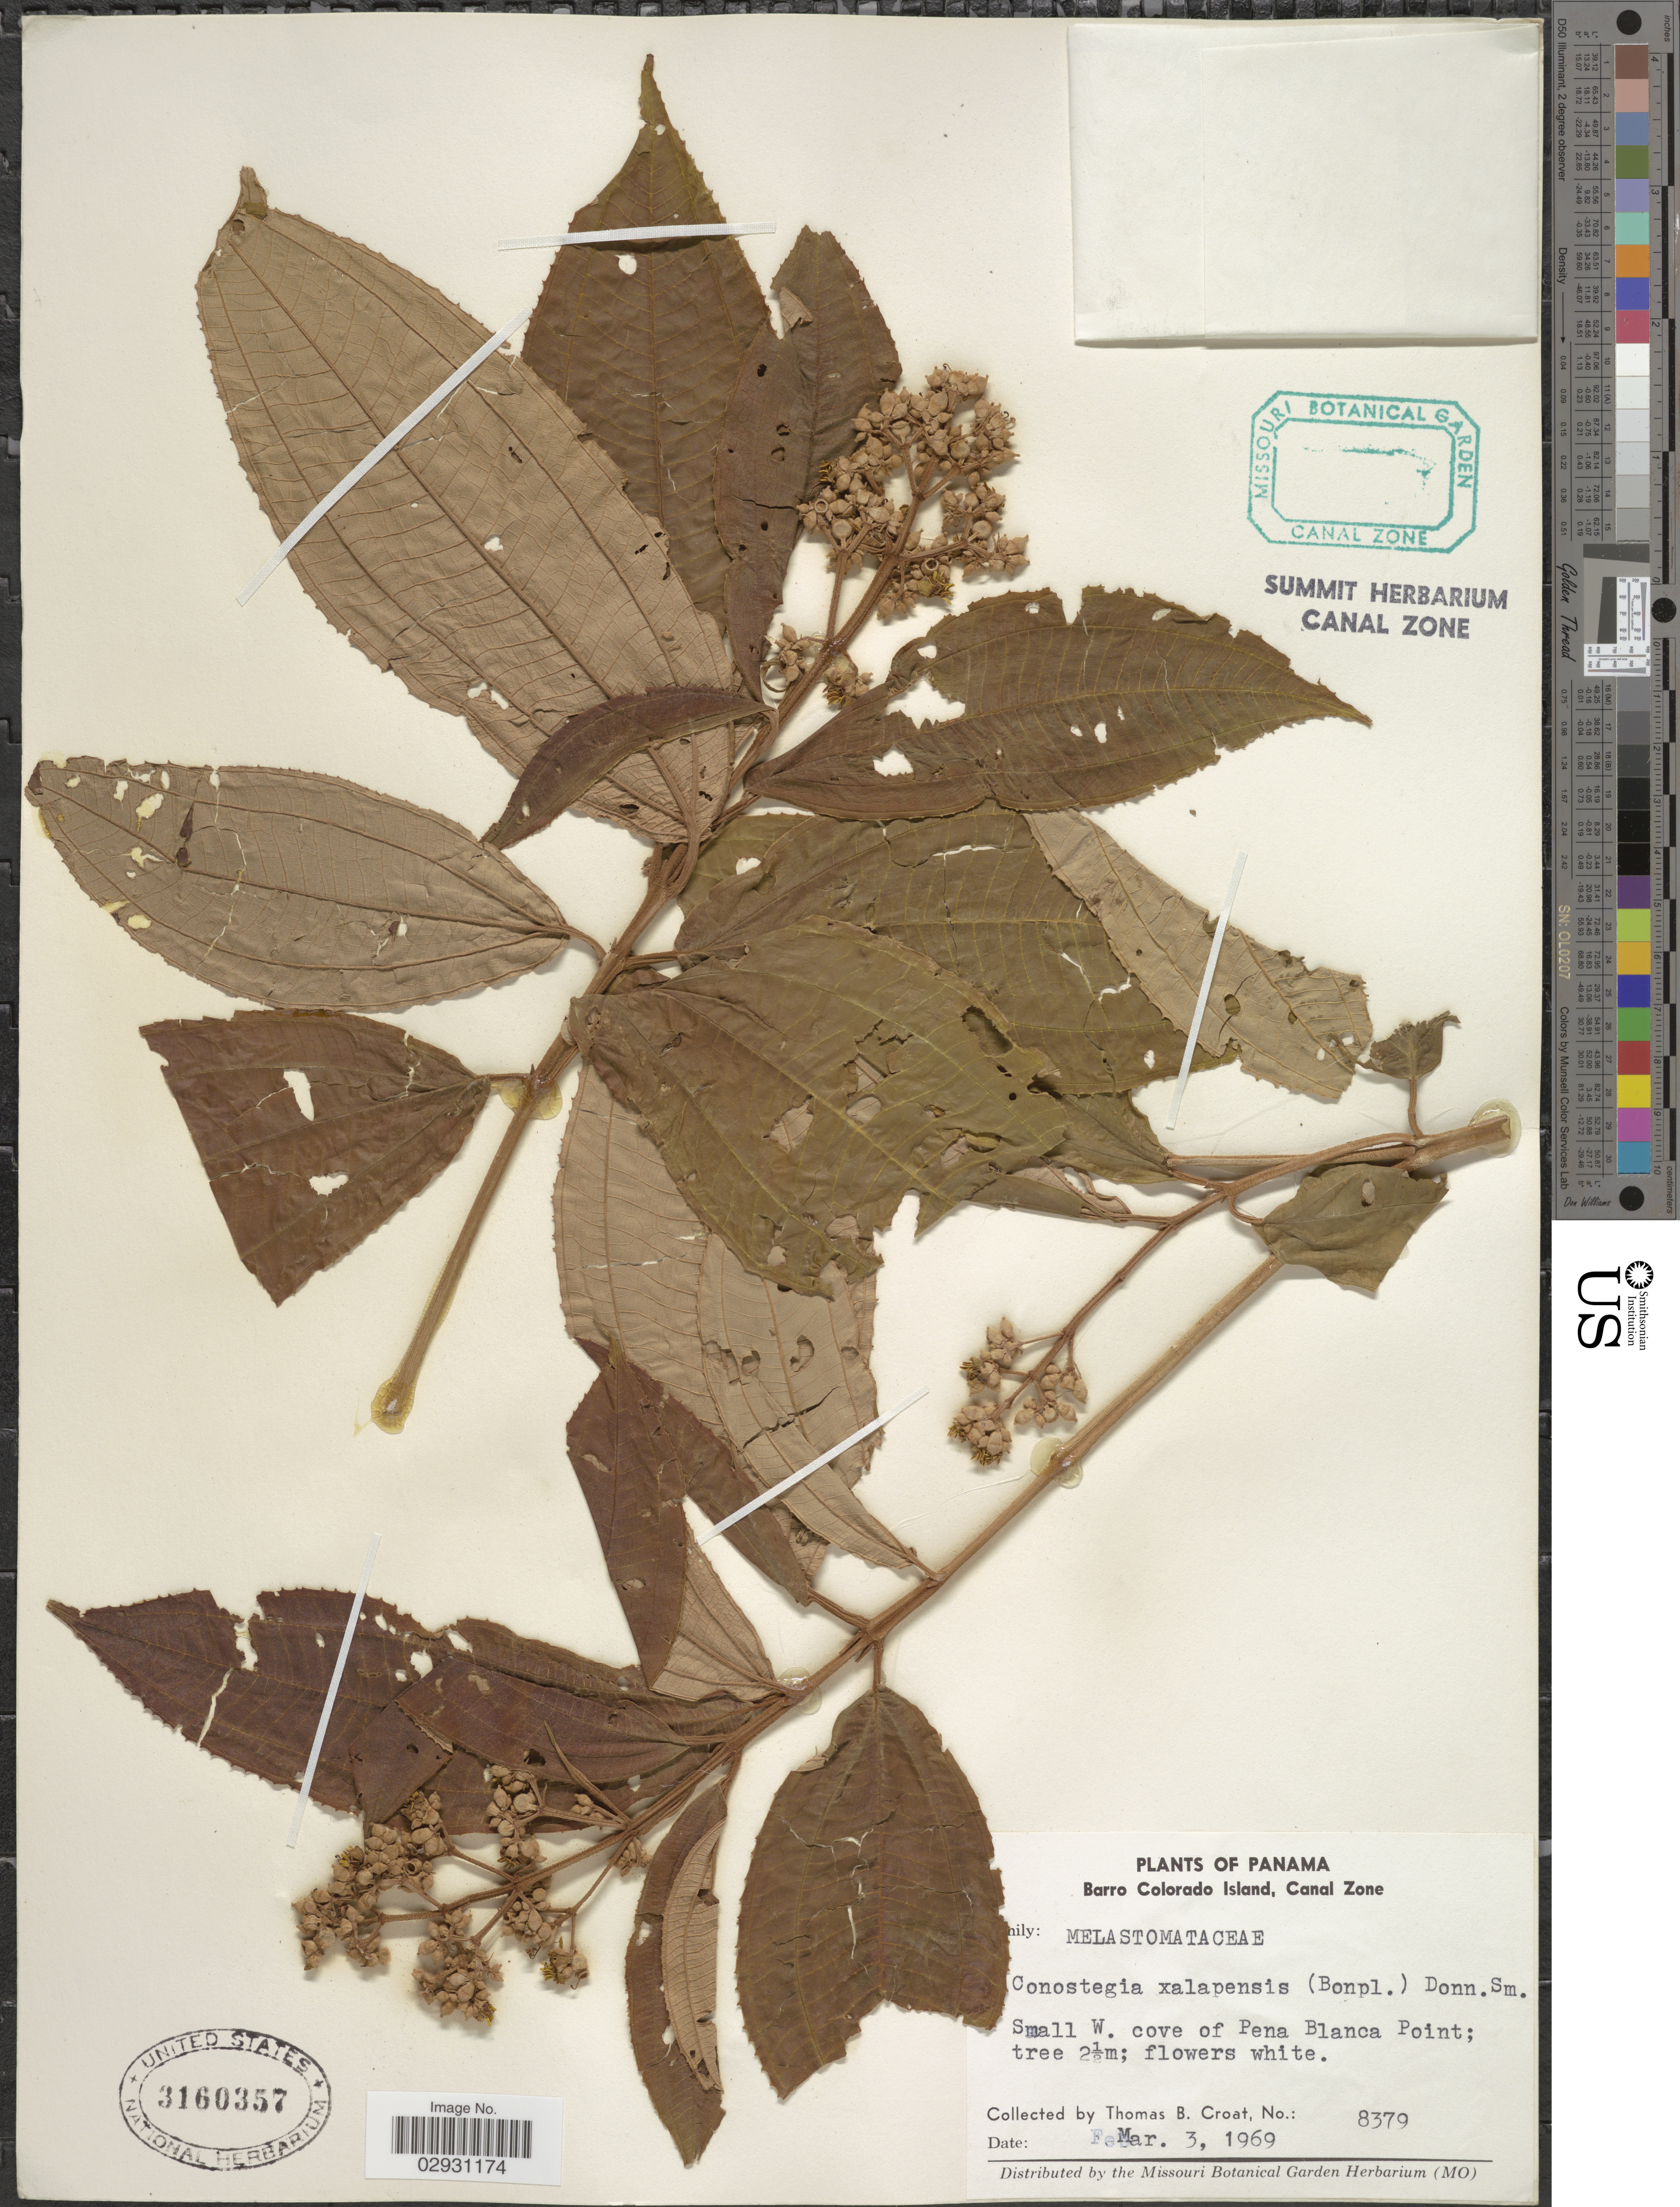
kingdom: Plantae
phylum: Tracheophyta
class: Magnoliopsida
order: Myrtales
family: Melastomataceae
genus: Conostegia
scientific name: Conostegia quadrangularis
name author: Schltdl. ex Steud.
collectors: T. B. Croat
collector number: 8379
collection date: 1969-03-03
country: Panama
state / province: Panamá Oeste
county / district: Canal Zone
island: Barro Colorado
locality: Barro Colorado Island, Canal Zone. Small W. cove of Pena Blanca Point.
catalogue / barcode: US 3160357